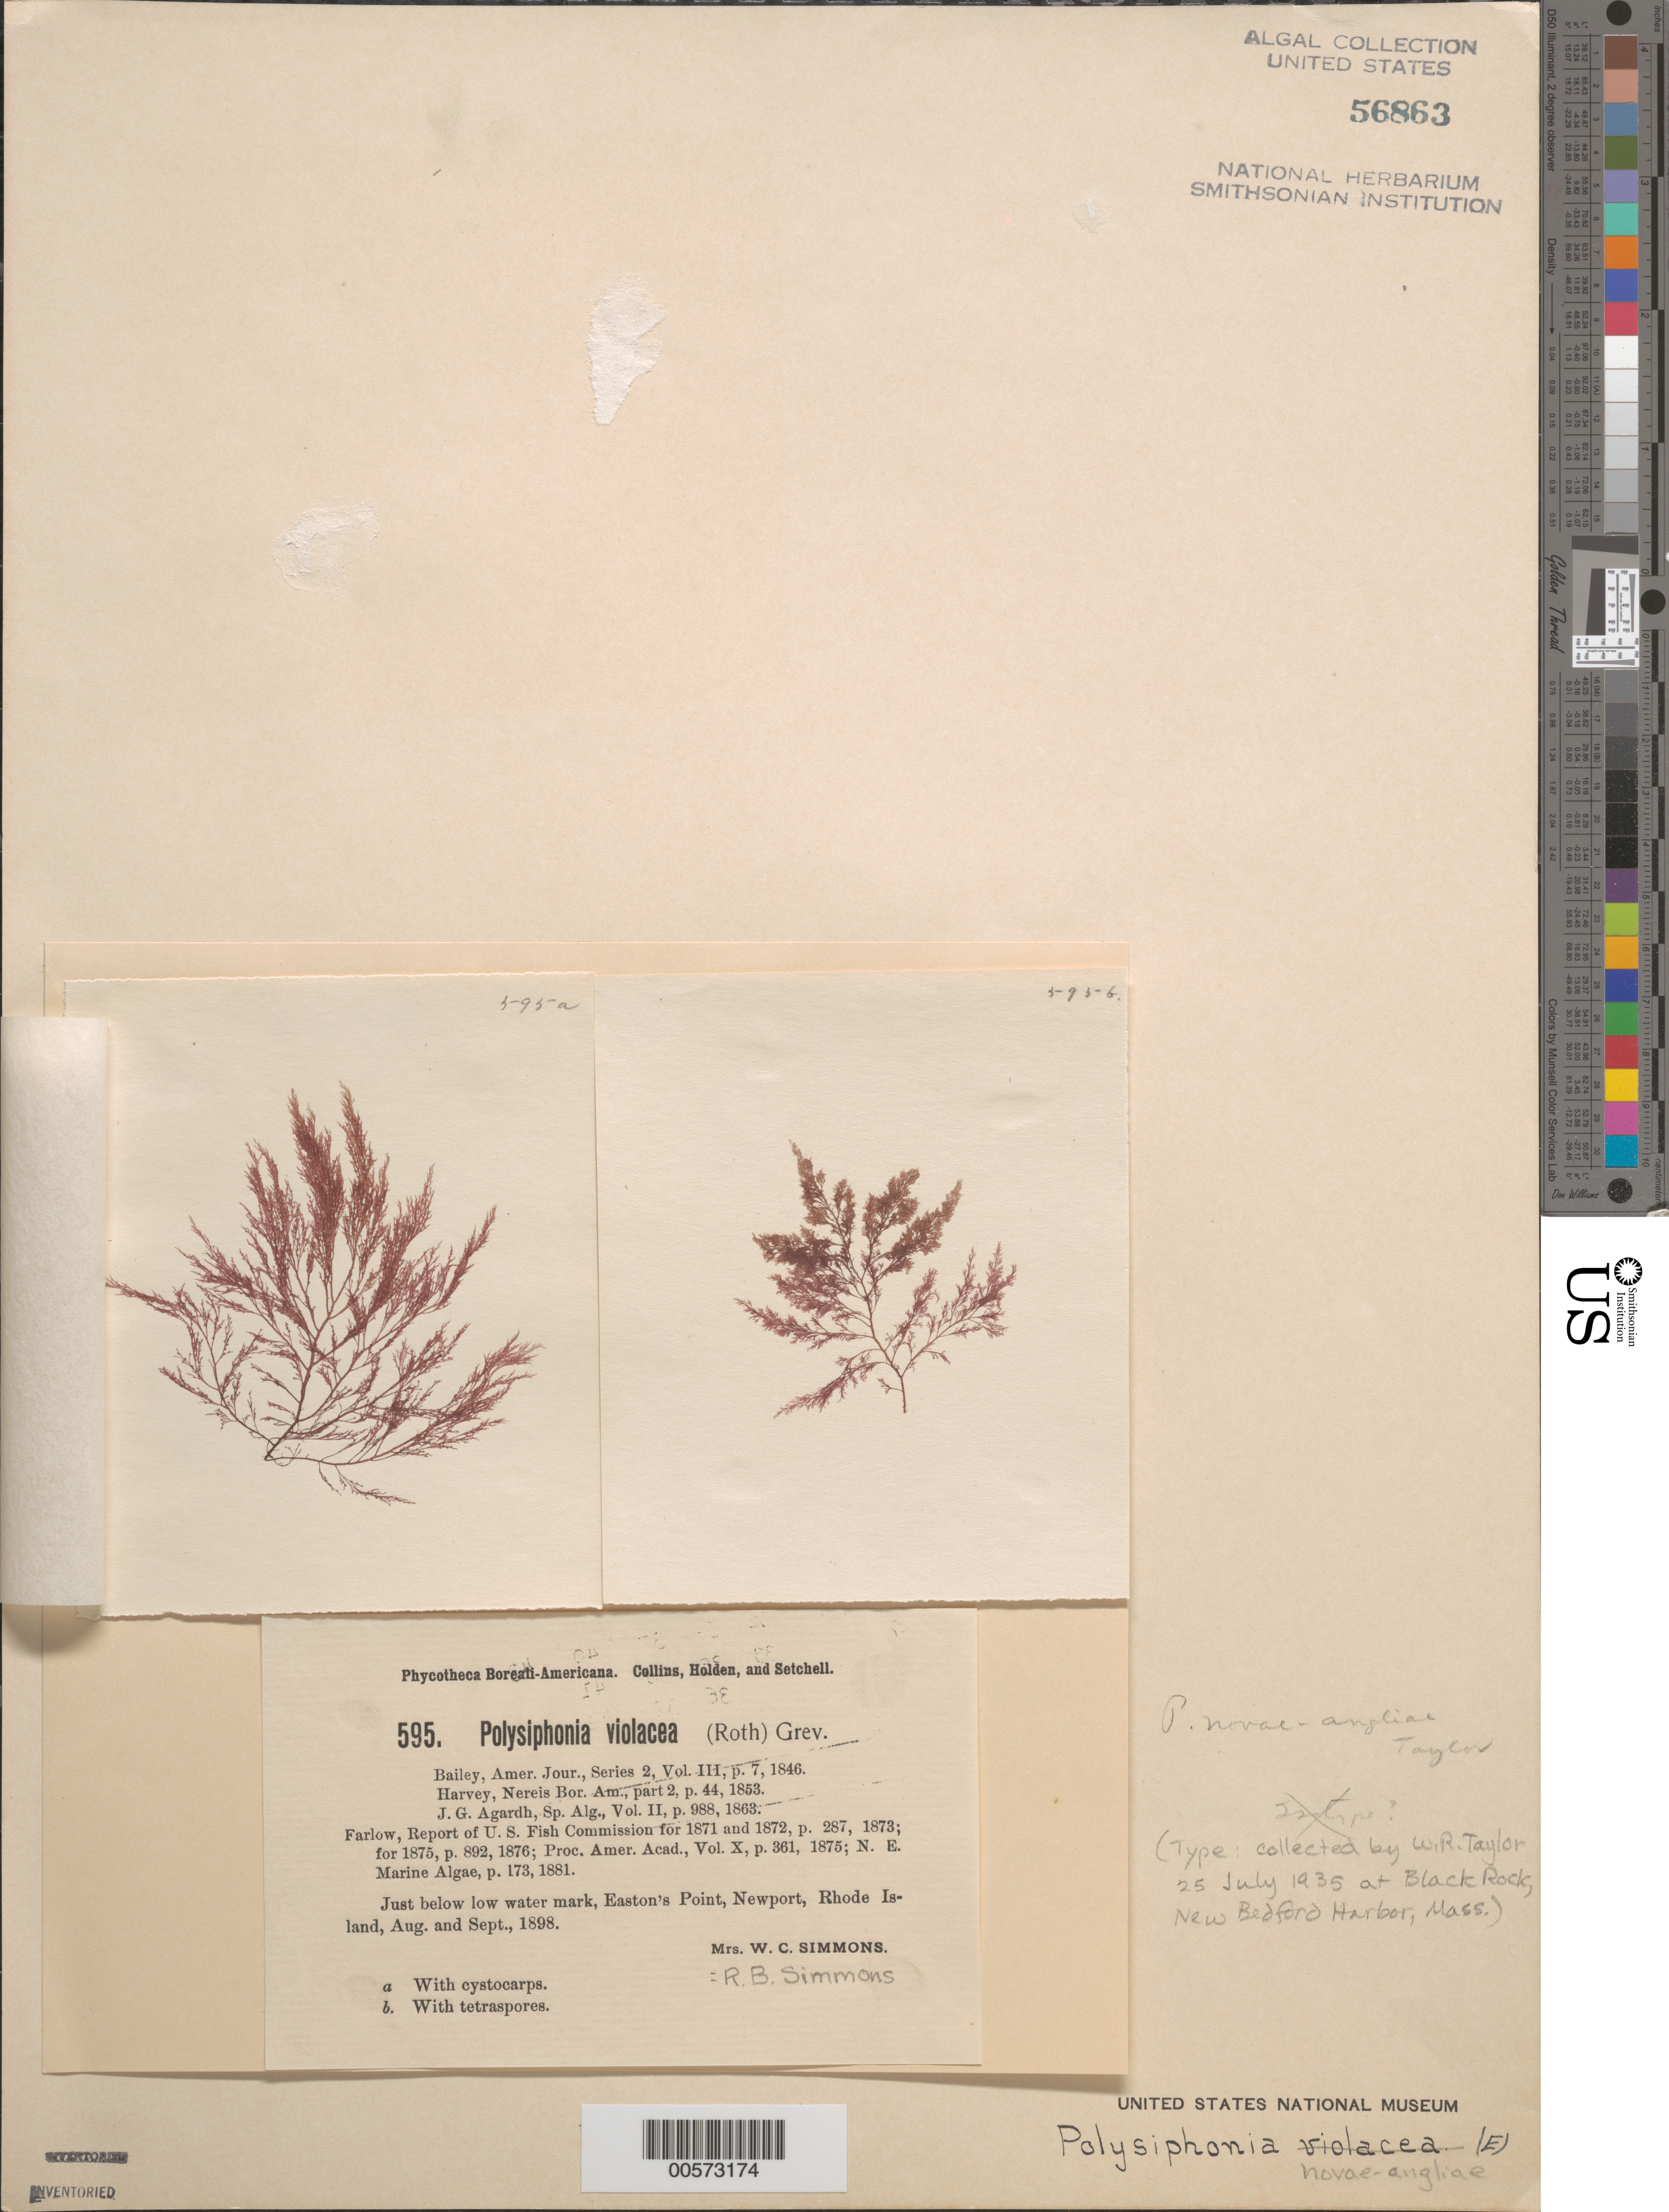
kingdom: Plantae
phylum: Rhodophyta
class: Florideophyceae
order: Ceramiales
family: Rhodomelaceae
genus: Melanothamnus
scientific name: Melanothamnus harveyi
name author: (Bailey) Diaz-Tapia & C.A. Maggs in Diaz-Tapia et al.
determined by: Algae name updating Project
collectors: R. B. Simmons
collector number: PB-A 595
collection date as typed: Aug 1898 AND -- Sep 1898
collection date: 1898-08,1898-09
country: United States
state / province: Rhode Island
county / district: Newport County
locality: Easton's Point, Newport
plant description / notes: Collins, Holden & Setchell, Phycotheca Boreali-Americana, as Polysiphonia violacea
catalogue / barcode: US 56863